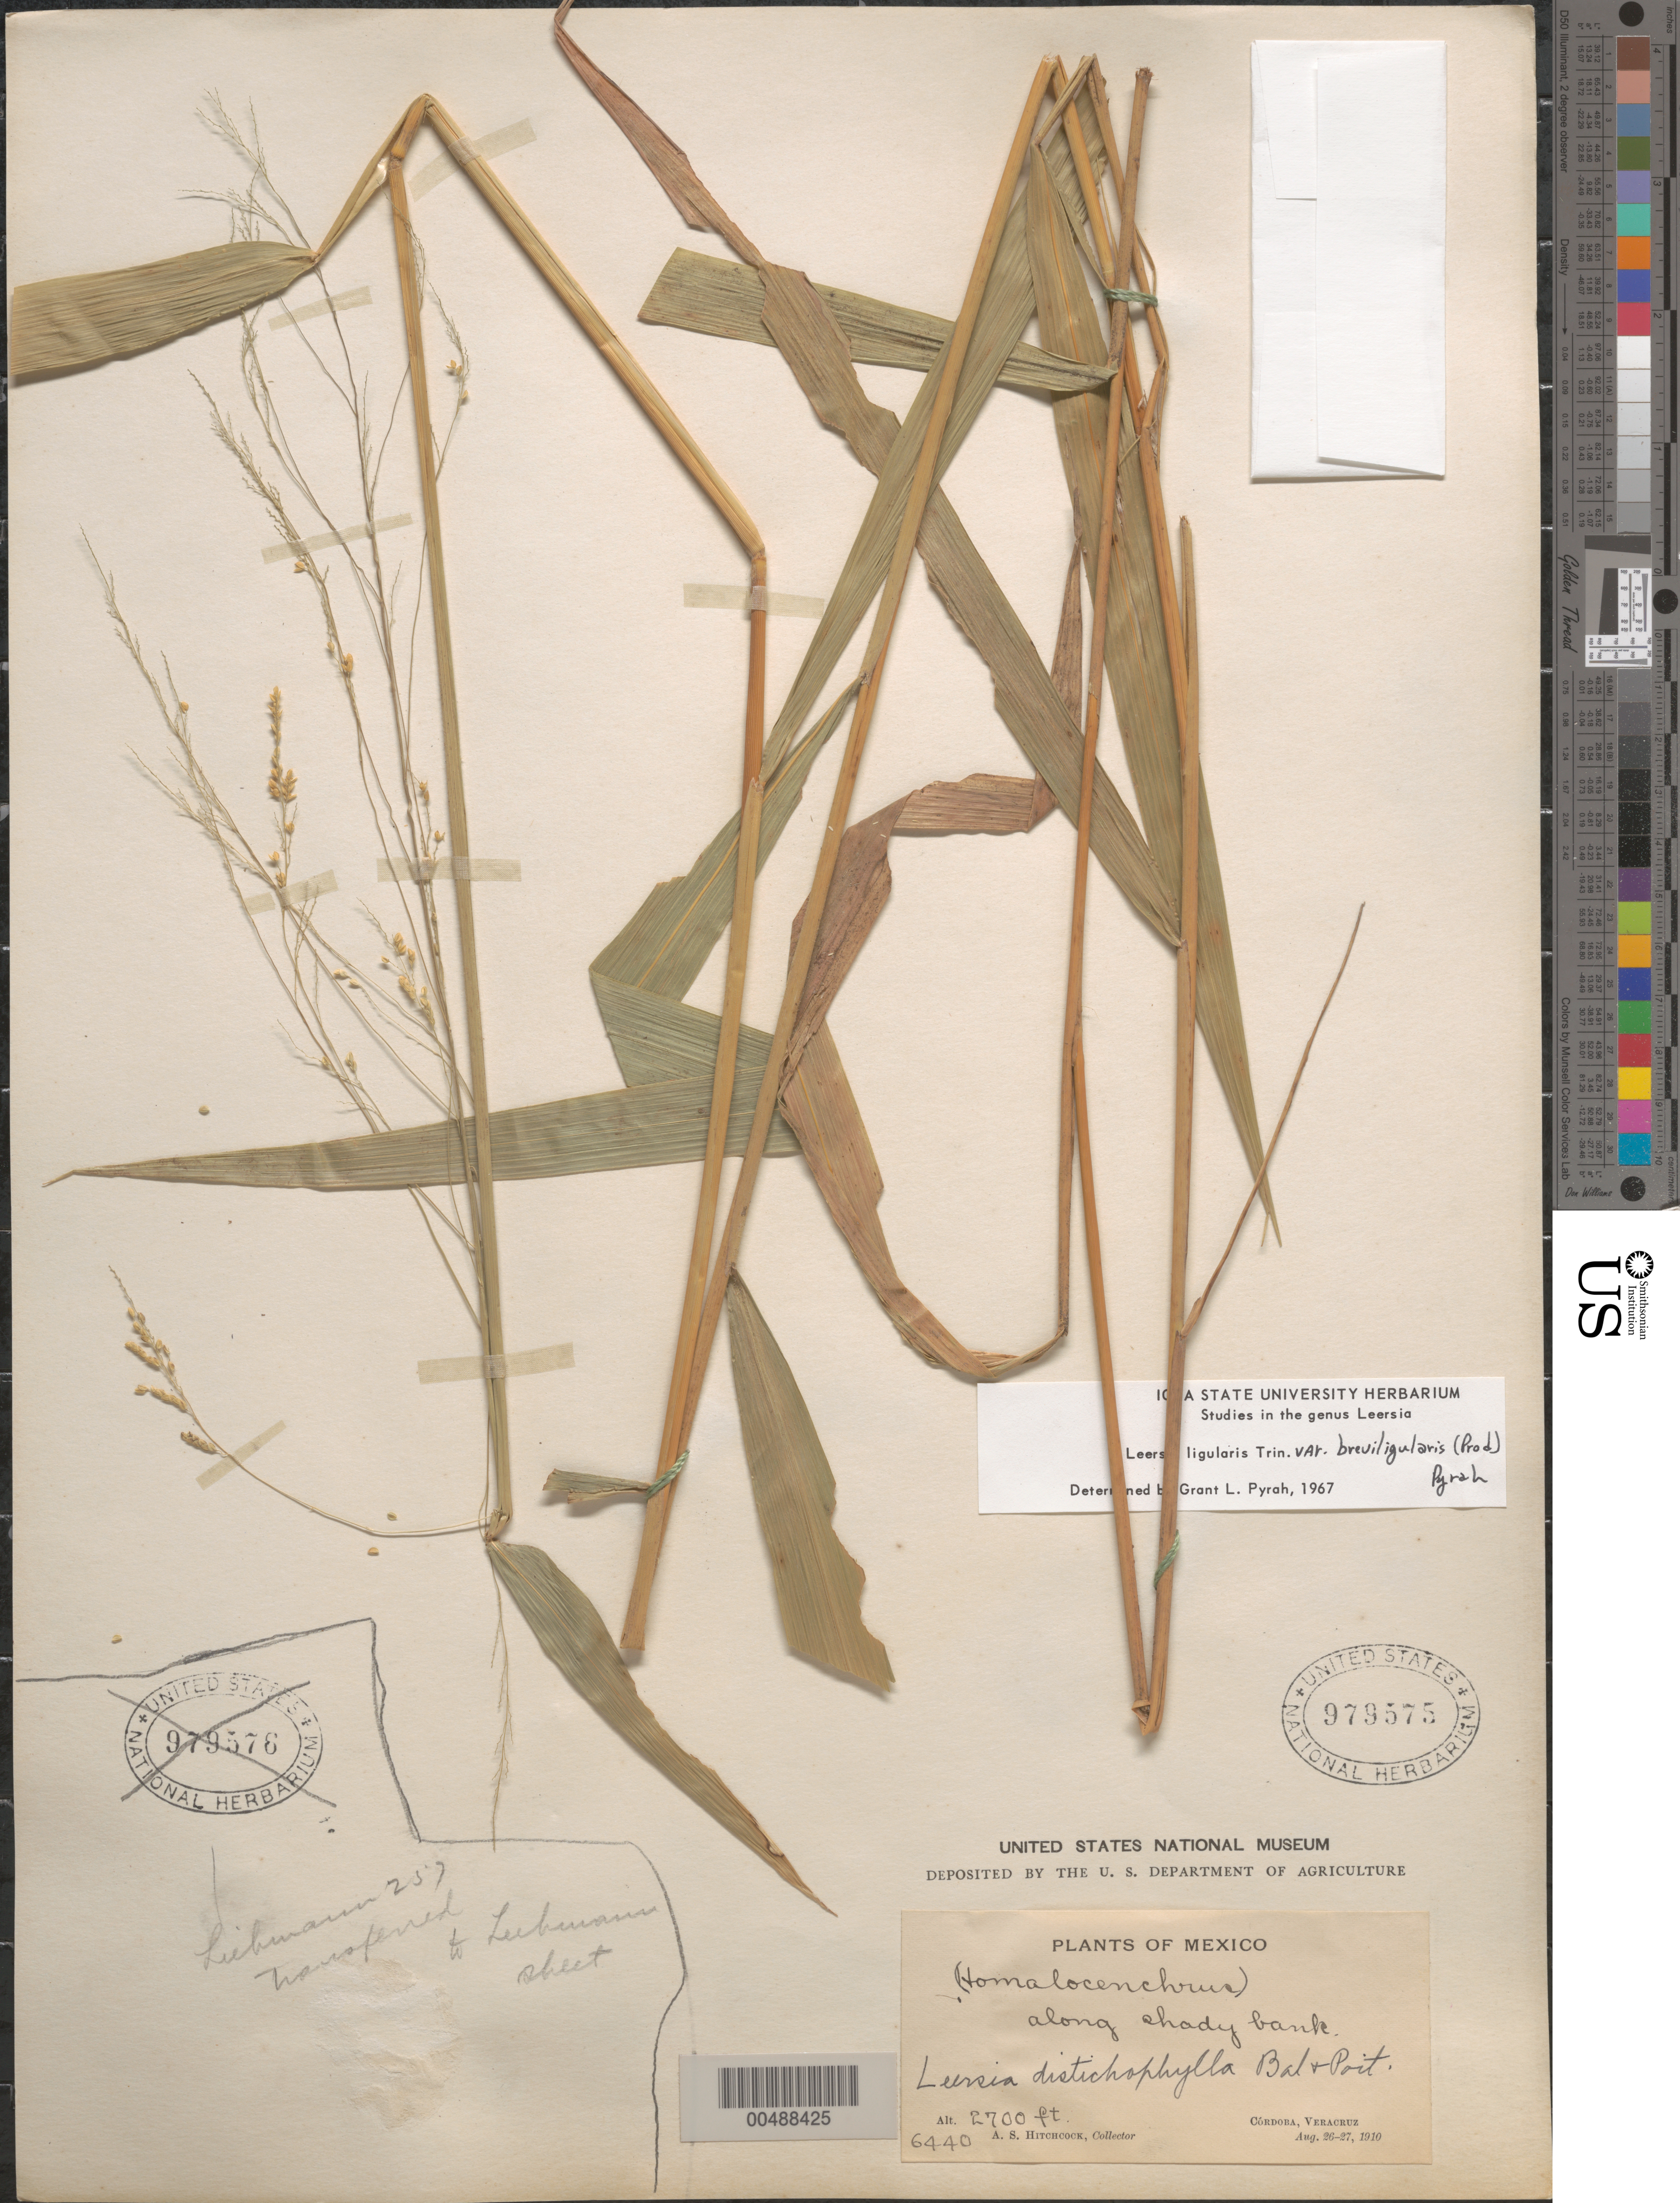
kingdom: Plantae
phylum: Tracheophyta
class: Liliopsida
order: Poales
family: Poaceae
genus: Leersia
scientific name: Leersia ligularis var. breviligularis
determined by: Pyrah, G. L.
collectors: A. S. Hitchcock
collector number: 6440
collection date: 1910-08-26/1910-08-27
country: Mexico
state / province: Veracruz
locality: Cordoba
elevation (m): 823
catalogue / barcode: US 979575